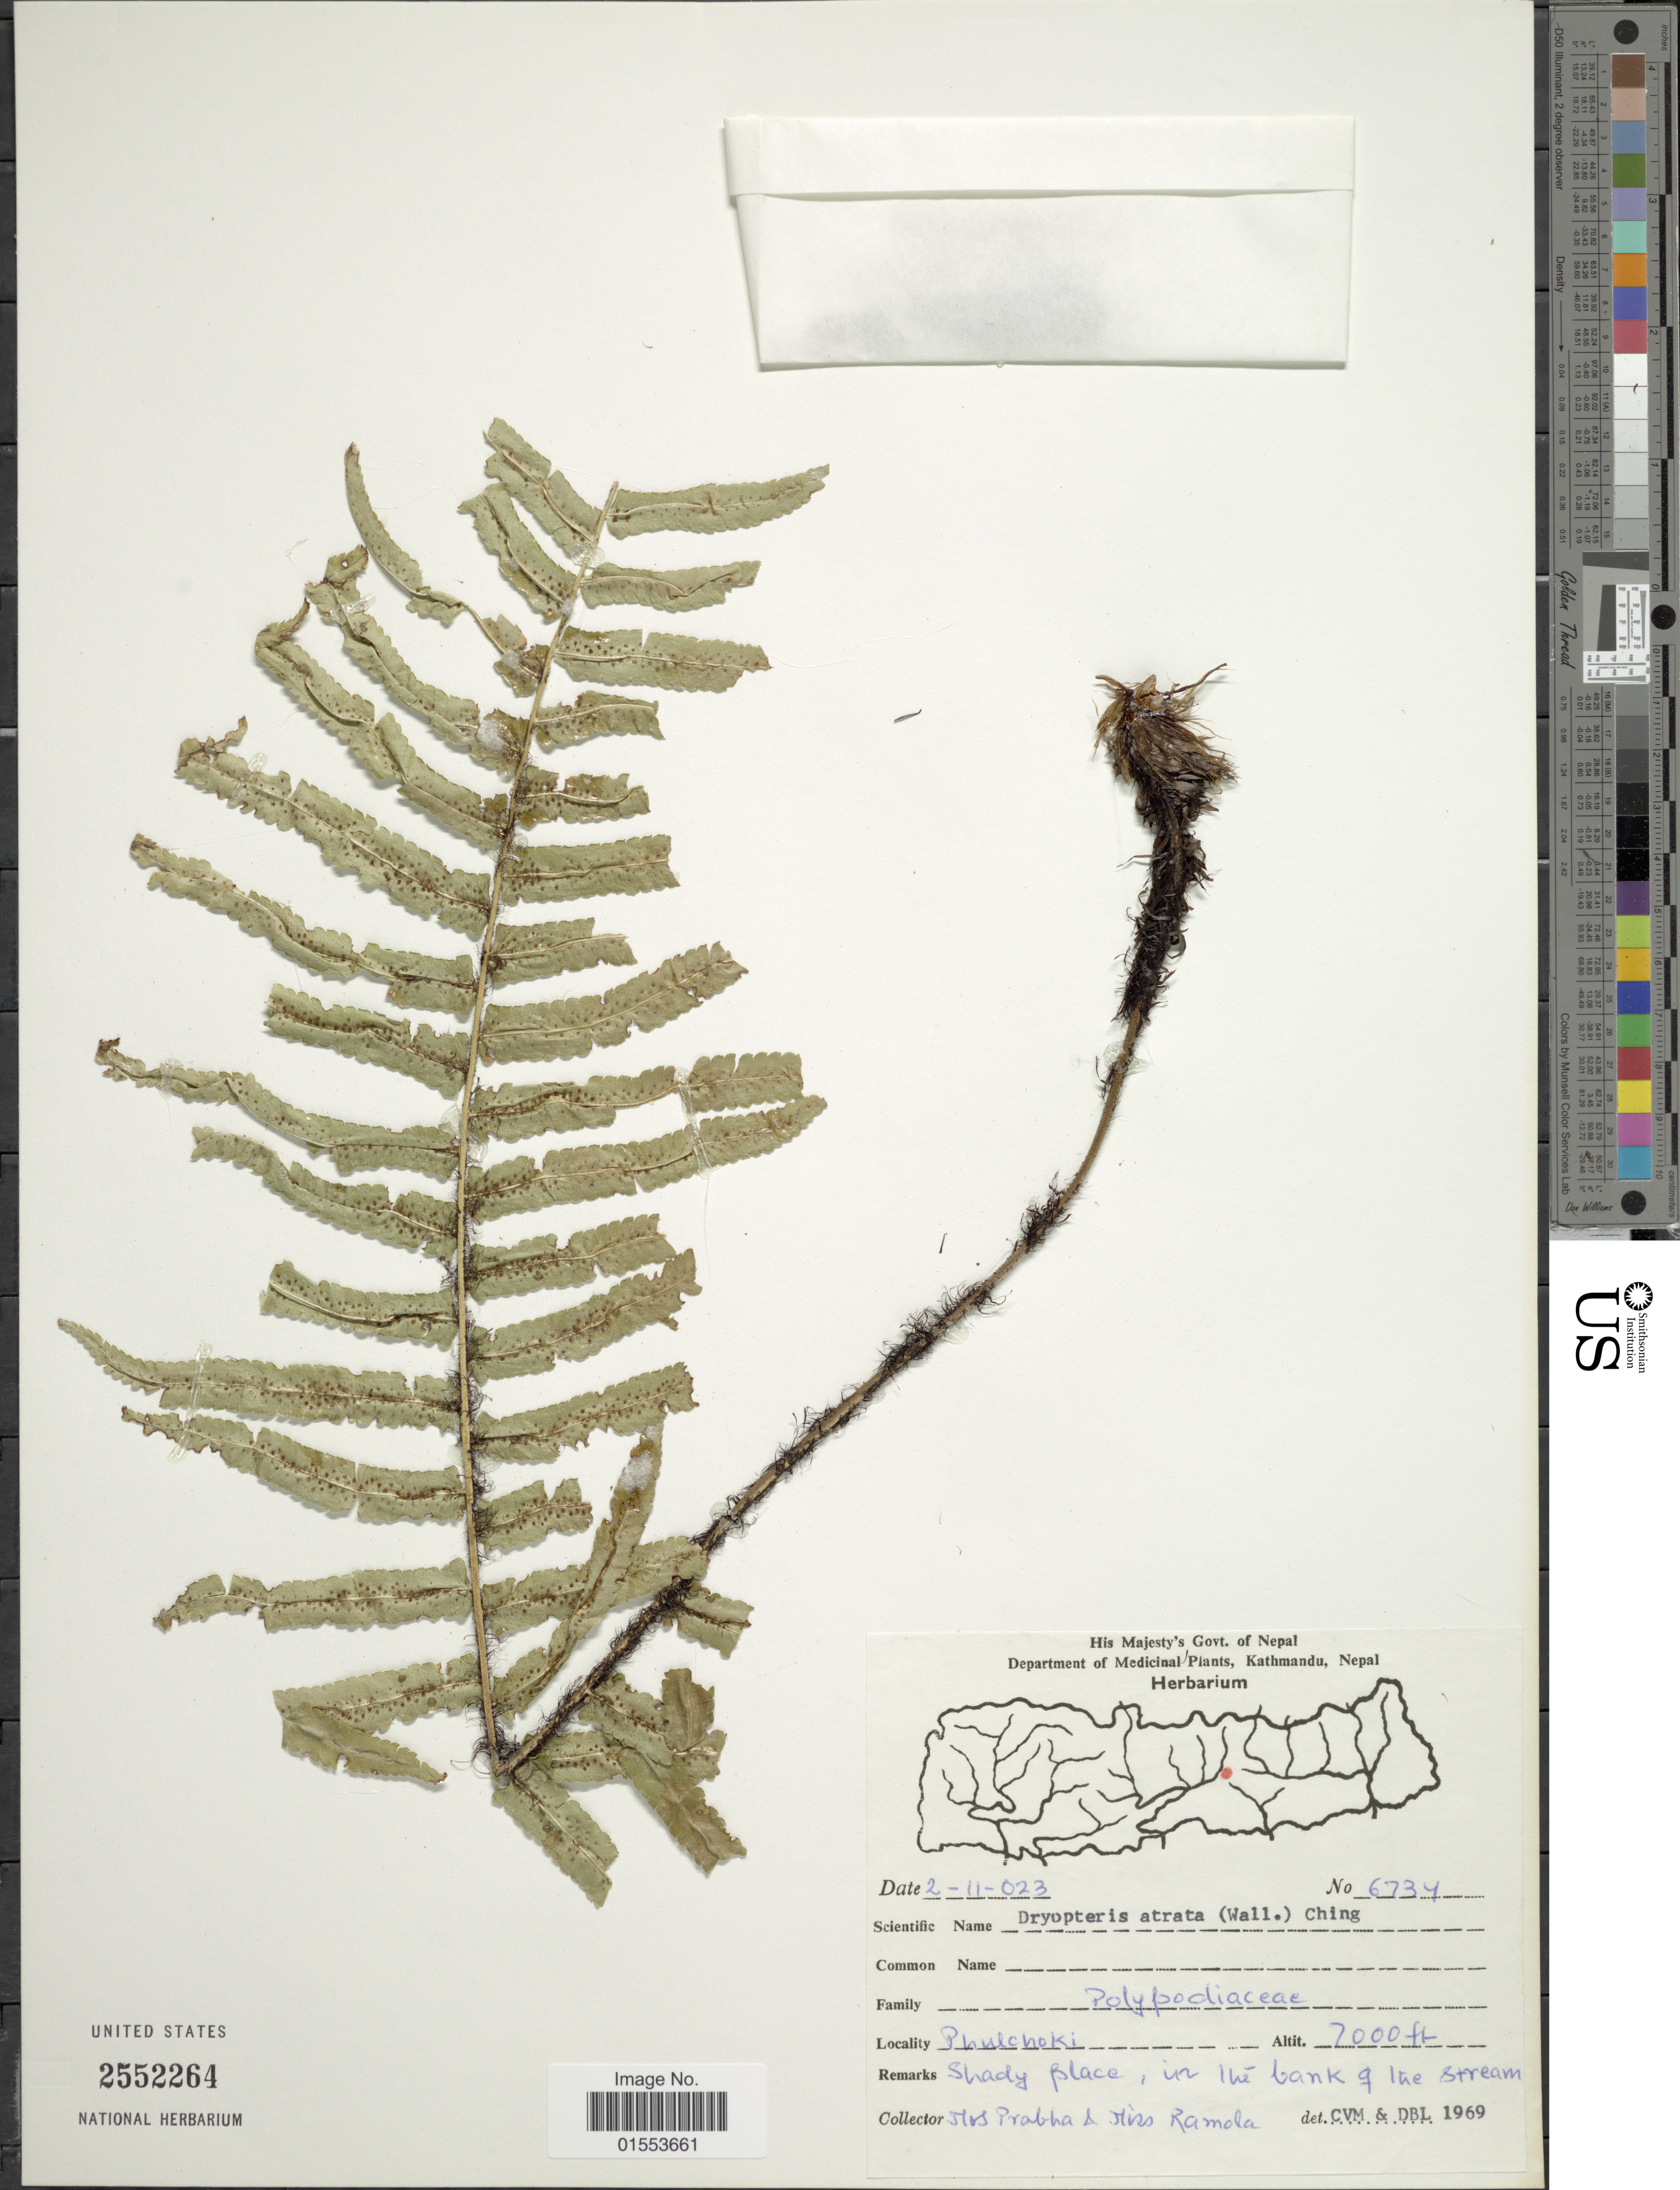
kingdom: Plantae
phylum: Tracheophyta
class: Polypodiopsida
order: Polypodiales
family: Dryopteridaceae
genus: Dryopteris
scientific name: Dryopteris atrata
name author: (Wall. ex Kunze) Ching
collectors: P. Pradhan & R. Thapa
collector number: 6734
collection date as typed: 02-11-023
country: Nepal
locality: Phulchoki.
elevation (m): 2134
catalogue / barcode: US 2552264